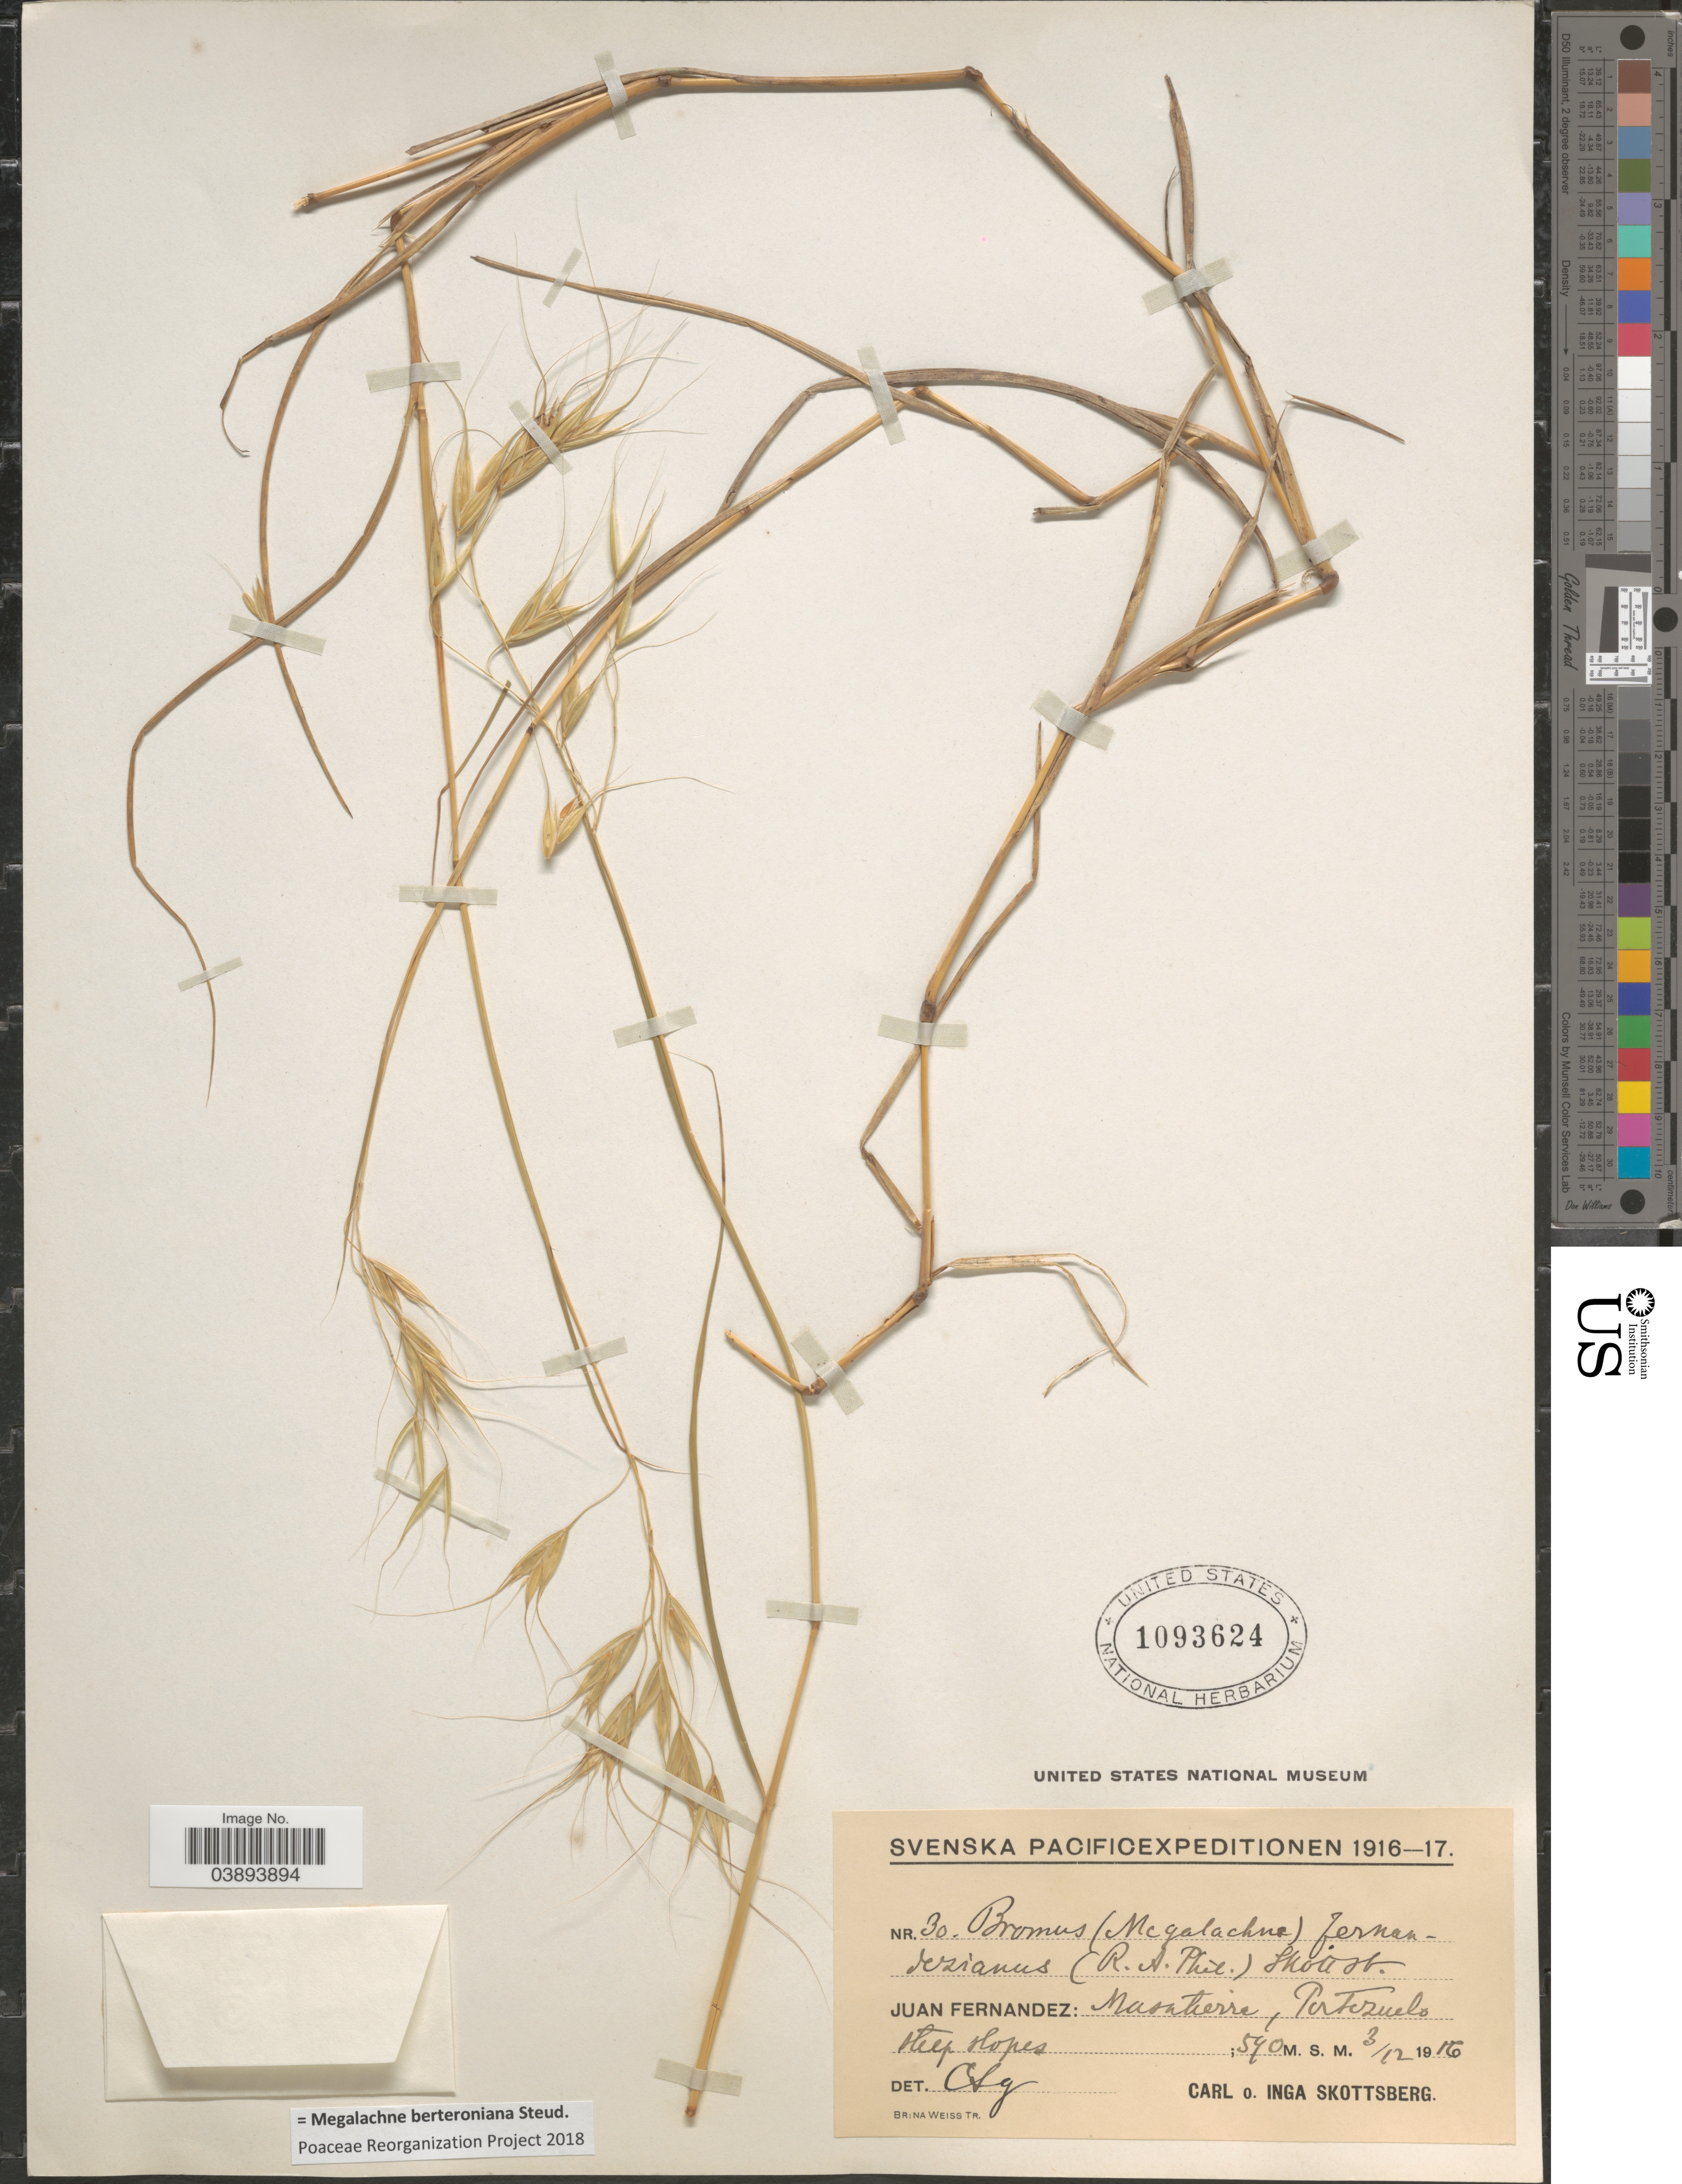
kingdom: Plantae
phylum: Tracheophyta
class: Liliopsida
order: Poales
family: Poaceae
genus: Megalachne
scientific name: Megalachne berteroniana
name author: Steud.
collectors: C. Skottsberg & I. Skottsberg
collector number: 30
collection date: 1916-12-03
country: Chile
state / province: Valparaíso (V)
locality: Juan Fernandez: Masatierra, Portezuelo.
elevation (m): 540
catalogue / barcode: US 1093624